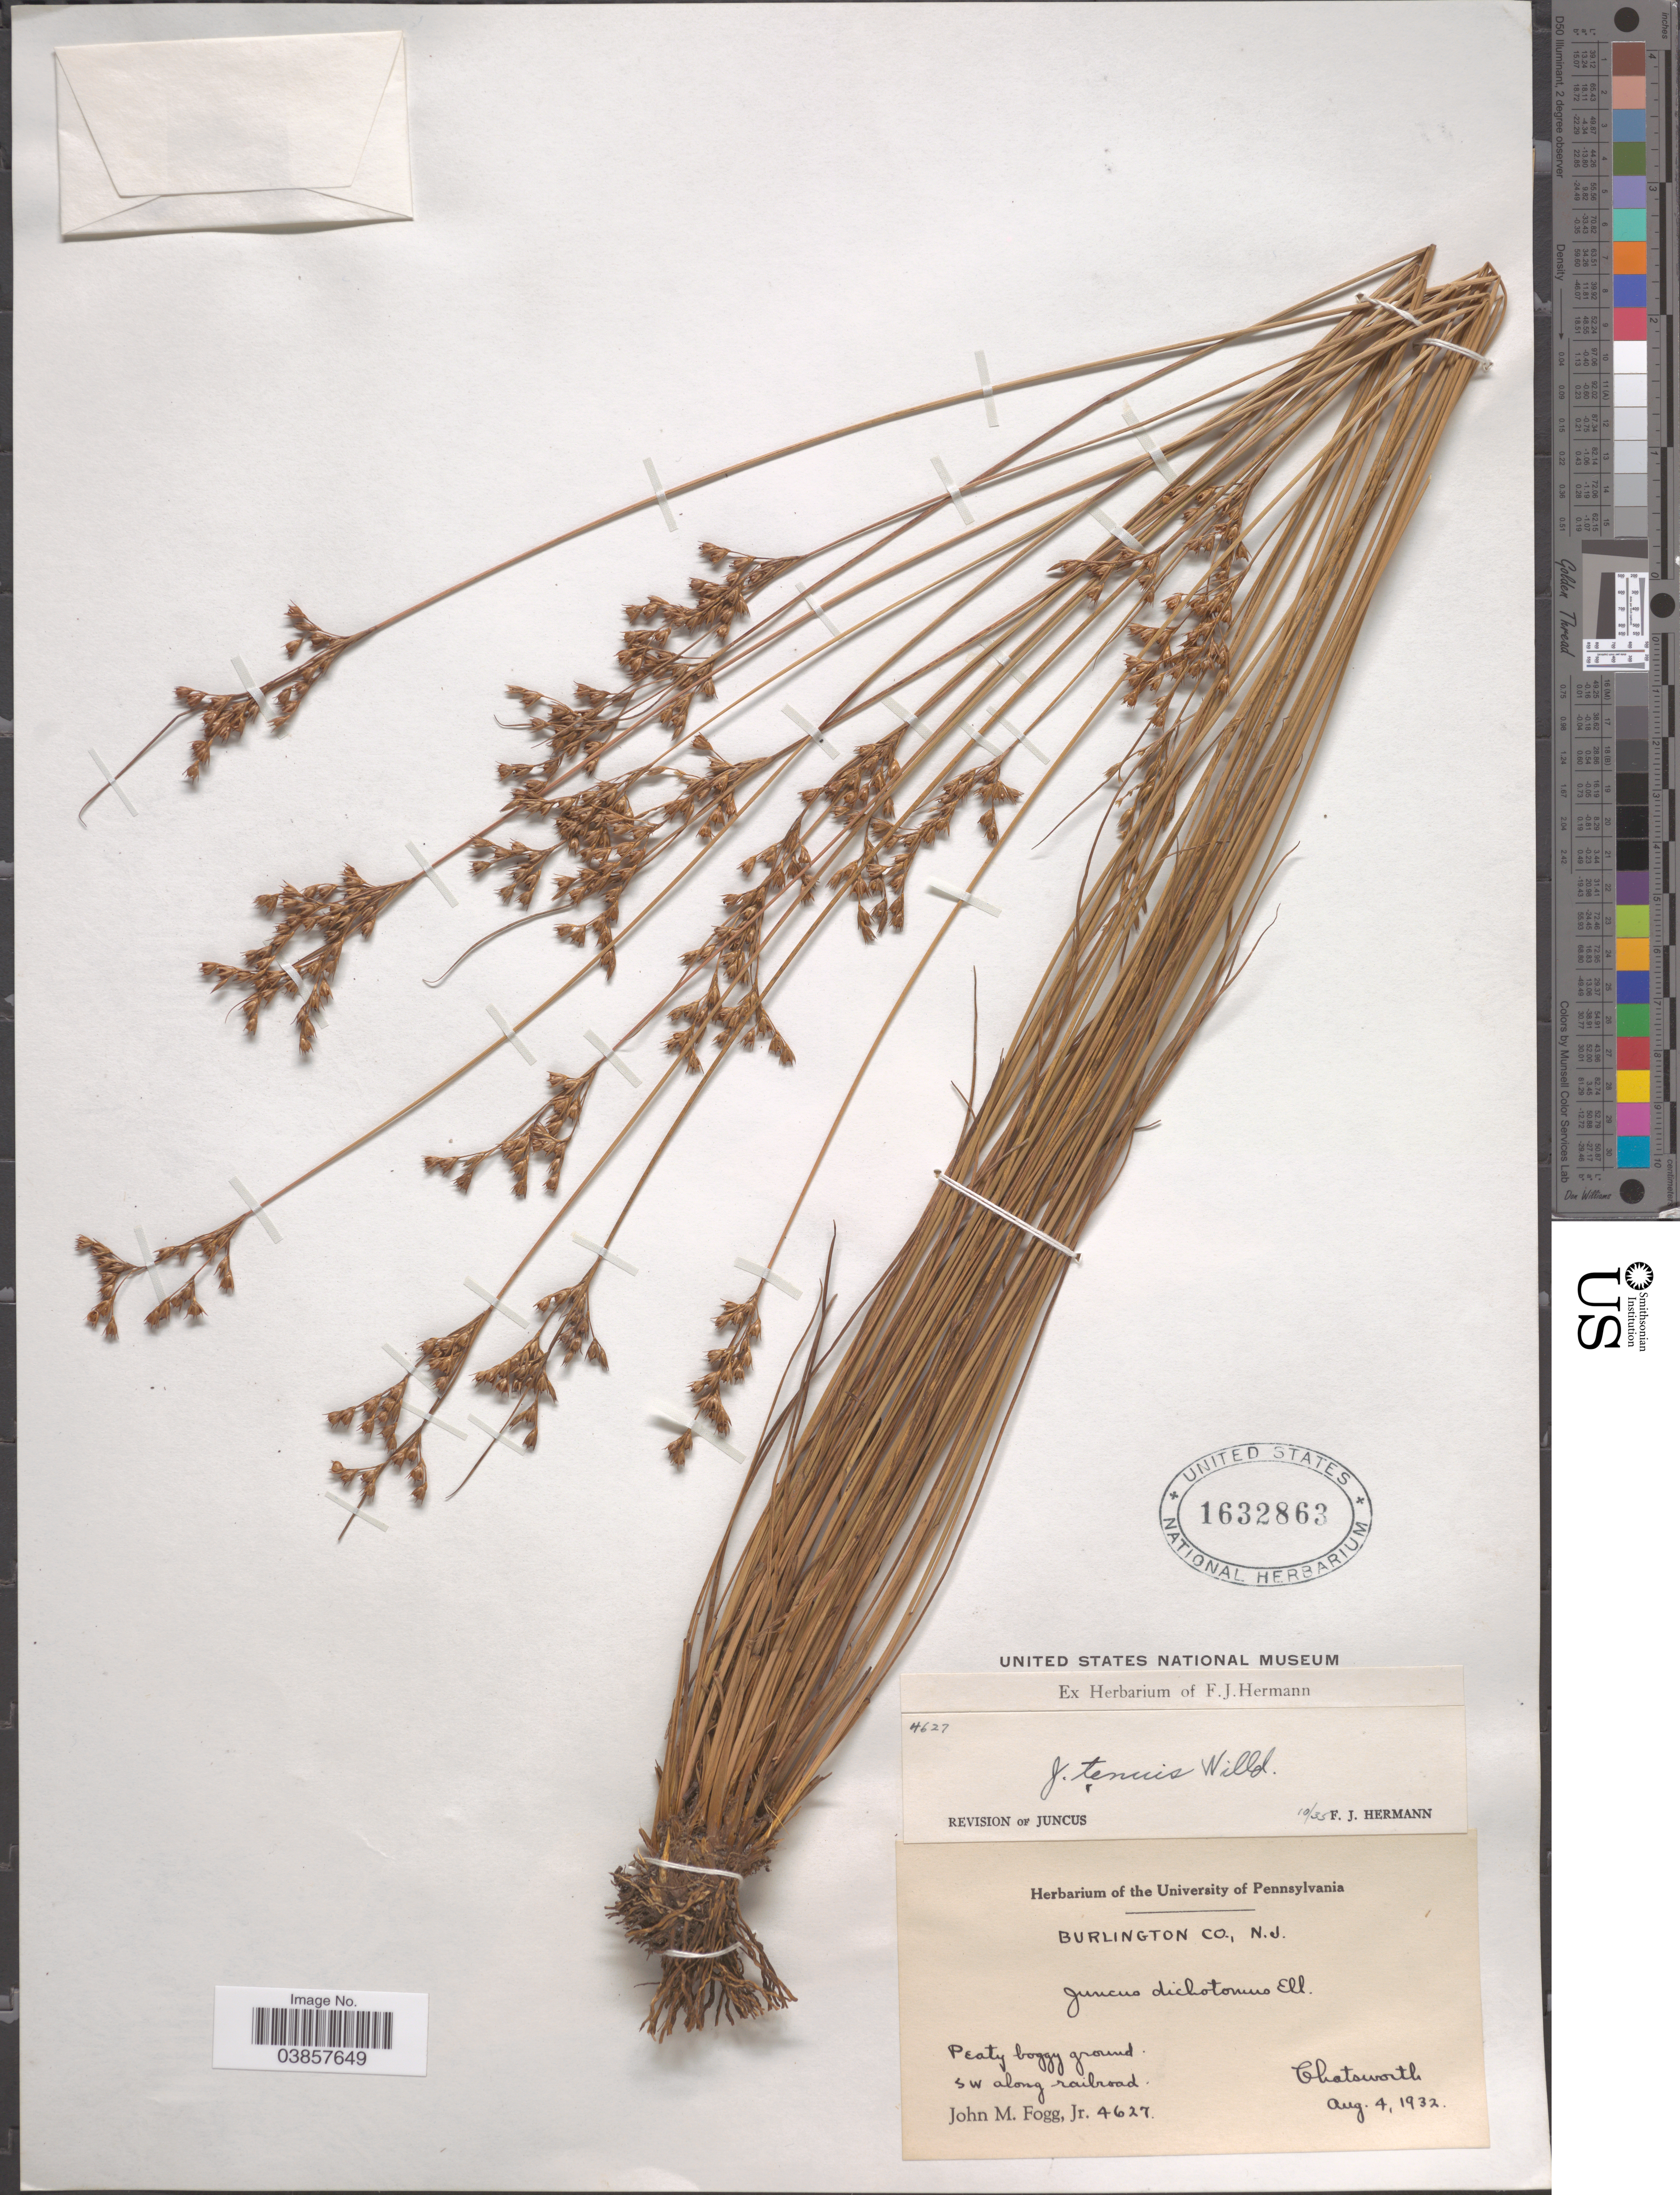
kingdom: Plantae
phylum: Tracheophyta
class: Liliopsida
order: Poales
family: Juncaceae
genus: Juncus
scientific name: Juncus tenuis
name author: Willd.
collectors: J. Fogg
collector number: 4627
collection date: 1932-08-04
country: United States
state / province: New Jersey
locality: Burlington Co. SW along railroad. Chatsworth.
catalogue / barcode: US 1632863